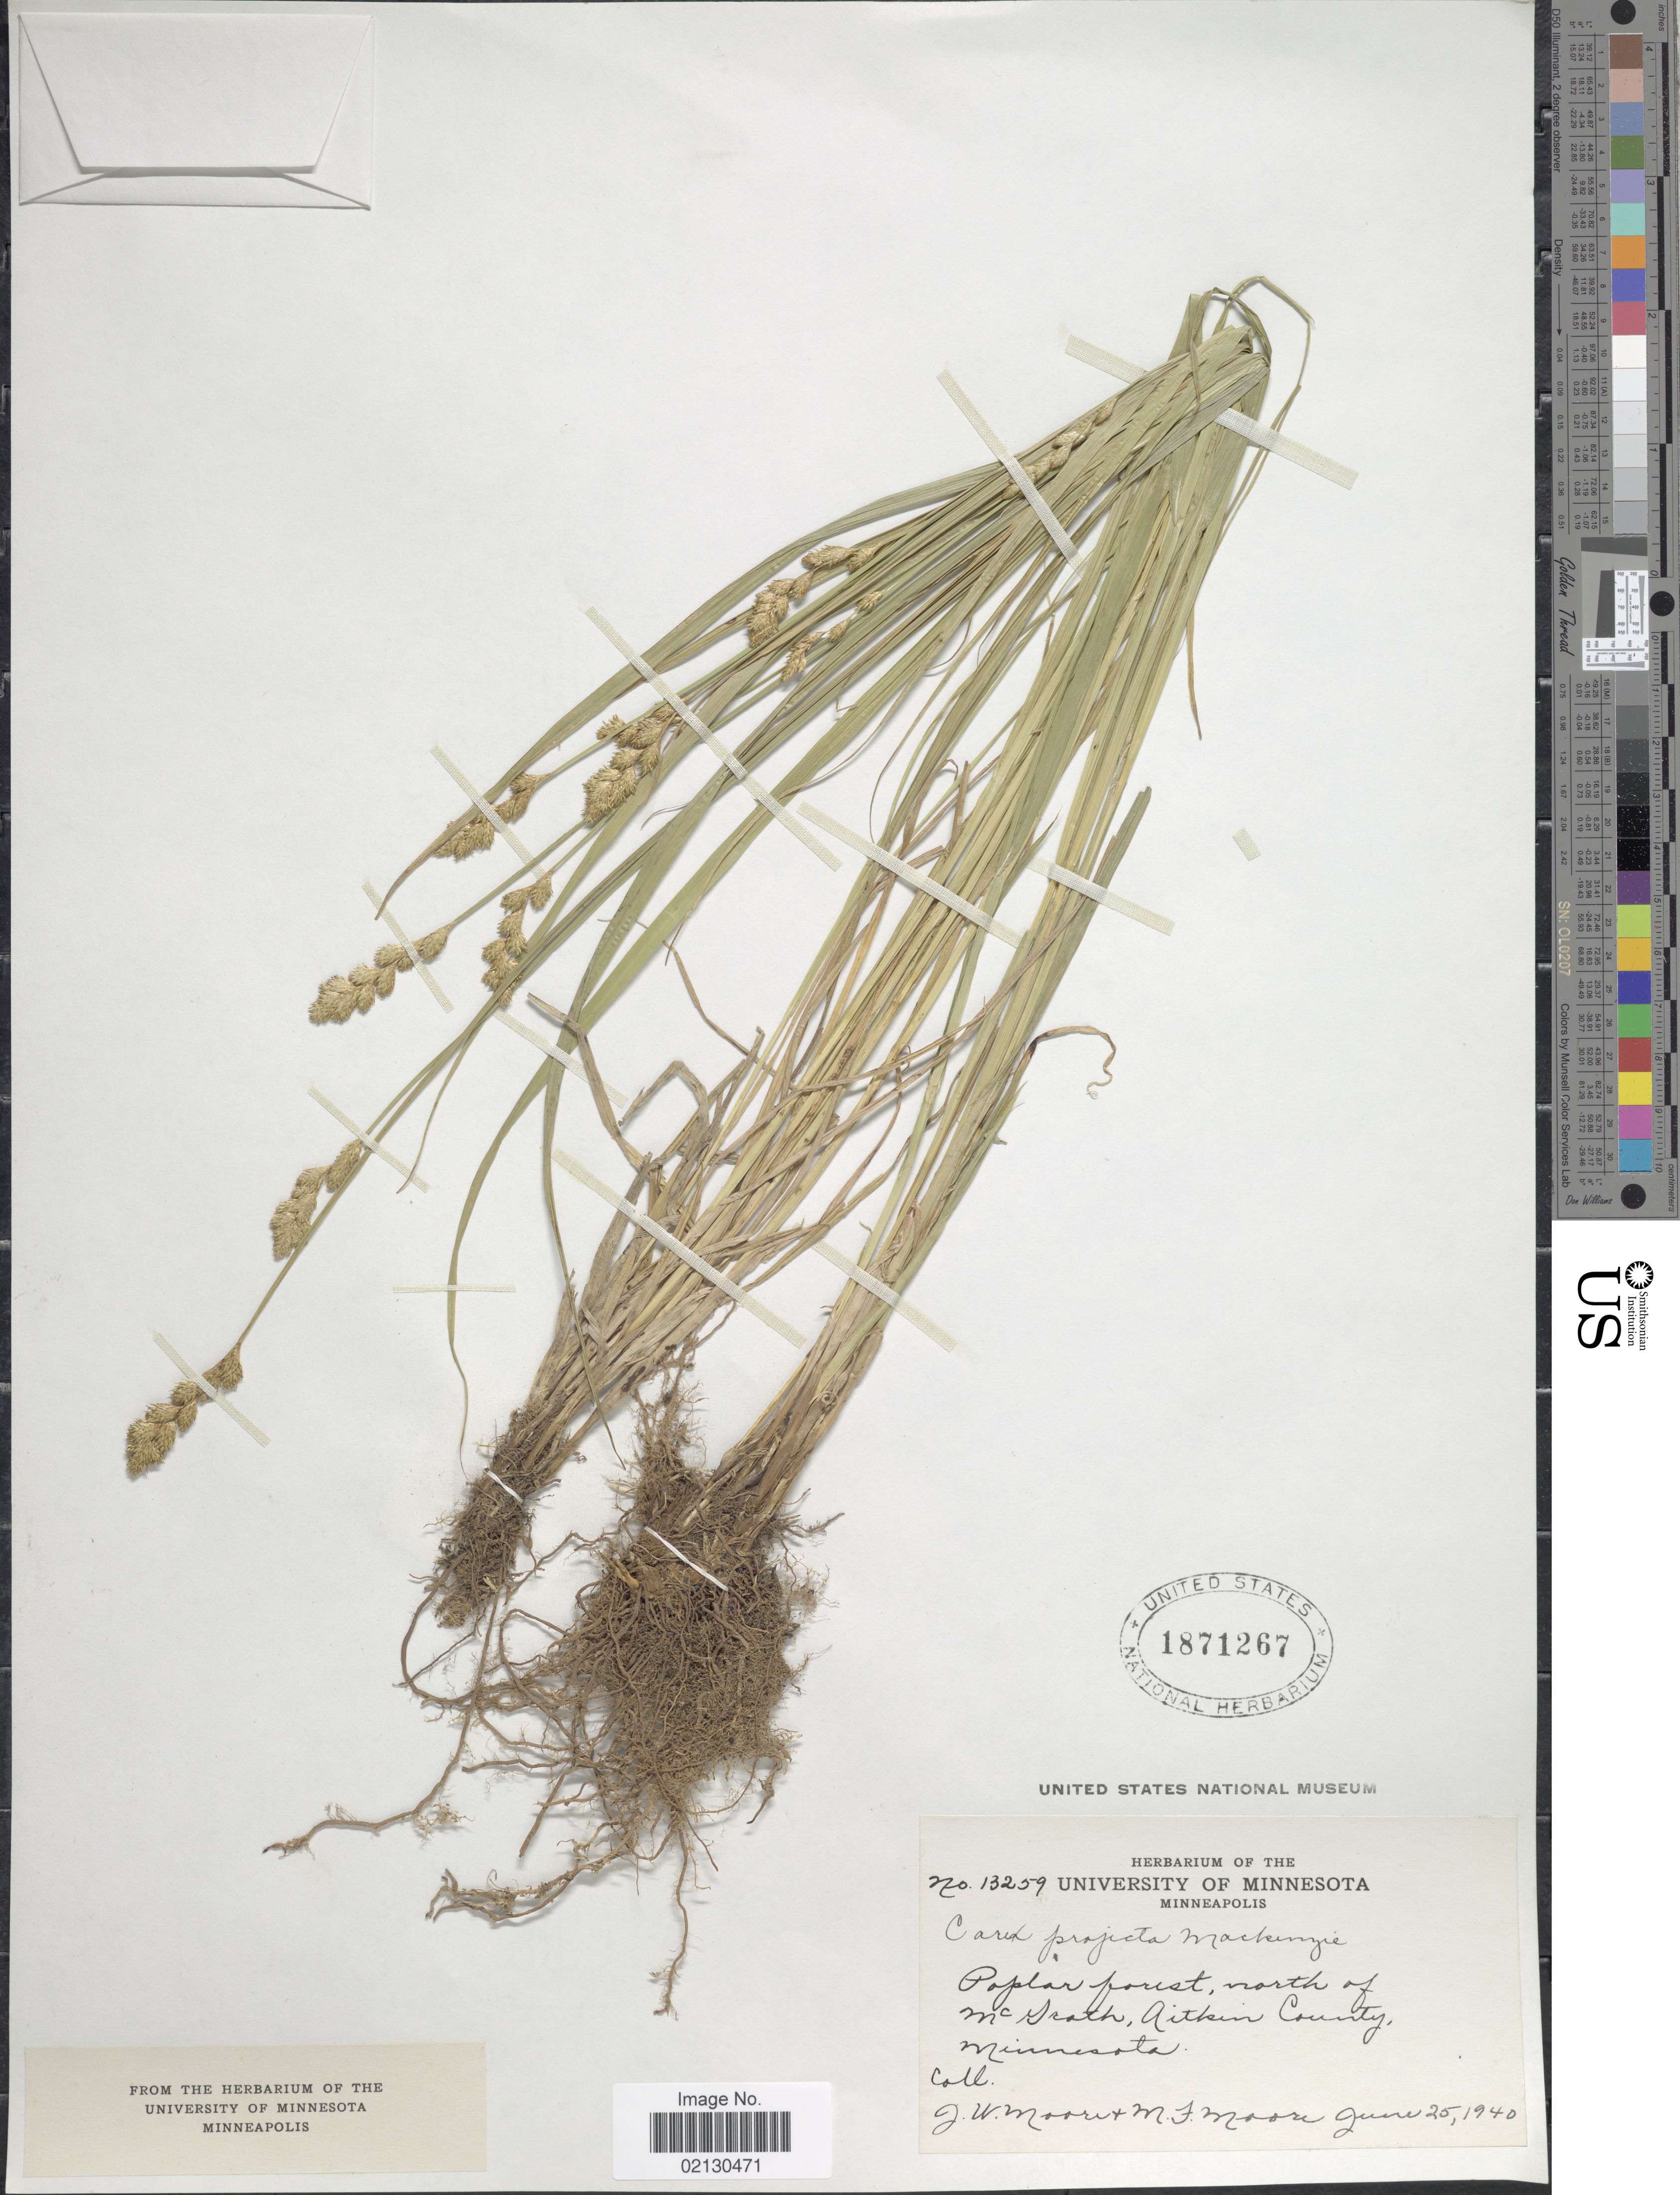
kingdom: Plantae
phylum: Tracheophyta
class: Liliopsida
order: Poales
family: Cyperaceae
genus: Carex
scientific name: Carex projecta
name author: Mack.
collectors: J. Moore & M. F. Moore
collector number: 13259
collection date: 1940-06-25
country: United States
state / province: Minnesota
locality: North of McGrath, Aitkin County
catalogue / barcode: US 1871267